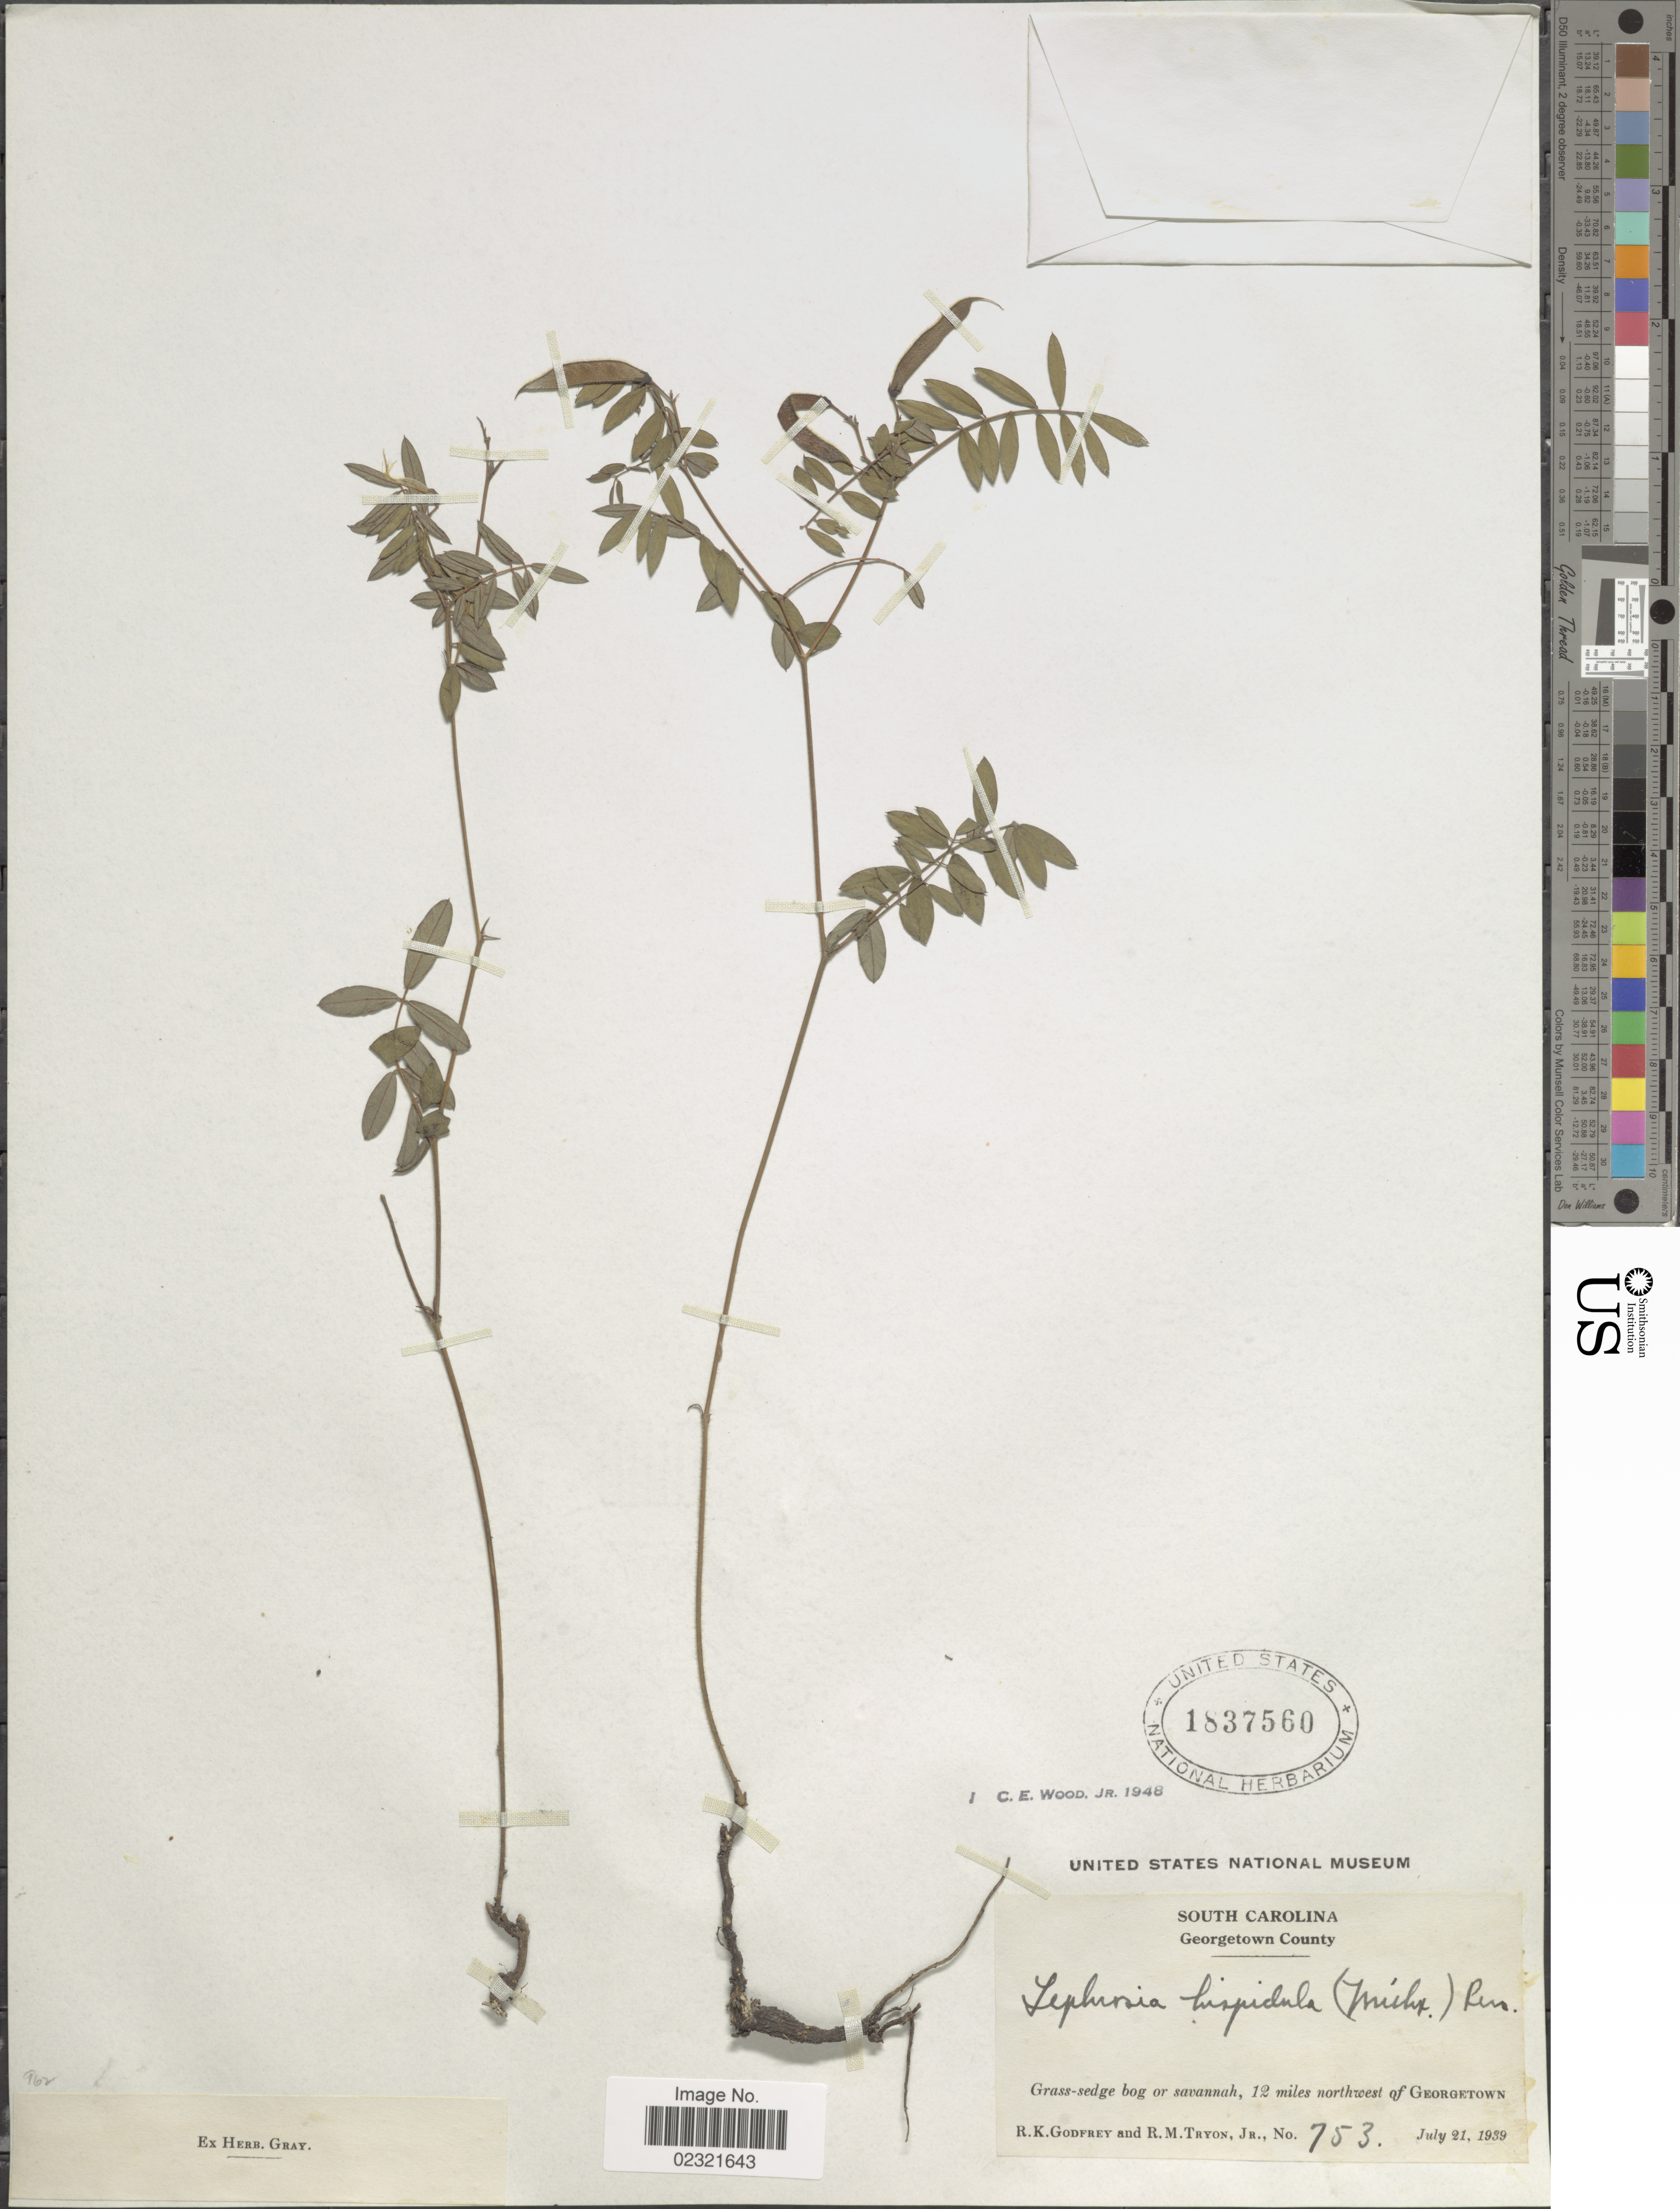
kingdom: Plantae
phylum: Tracheophyta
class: Magnoliopsida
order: Fabales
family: Fabaceae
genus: Tephrosia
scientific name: Tephrosia hispidula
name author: (Michx.) Pers.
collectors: R. K. Godfrey & R. M. Tryon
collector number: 753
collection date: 1939-07-21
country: United States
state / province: South Carolina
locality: Georgetown County, Grass-sedge bog or savnnah, 12 miles northwest of Georgetown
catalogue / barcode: US 1837560